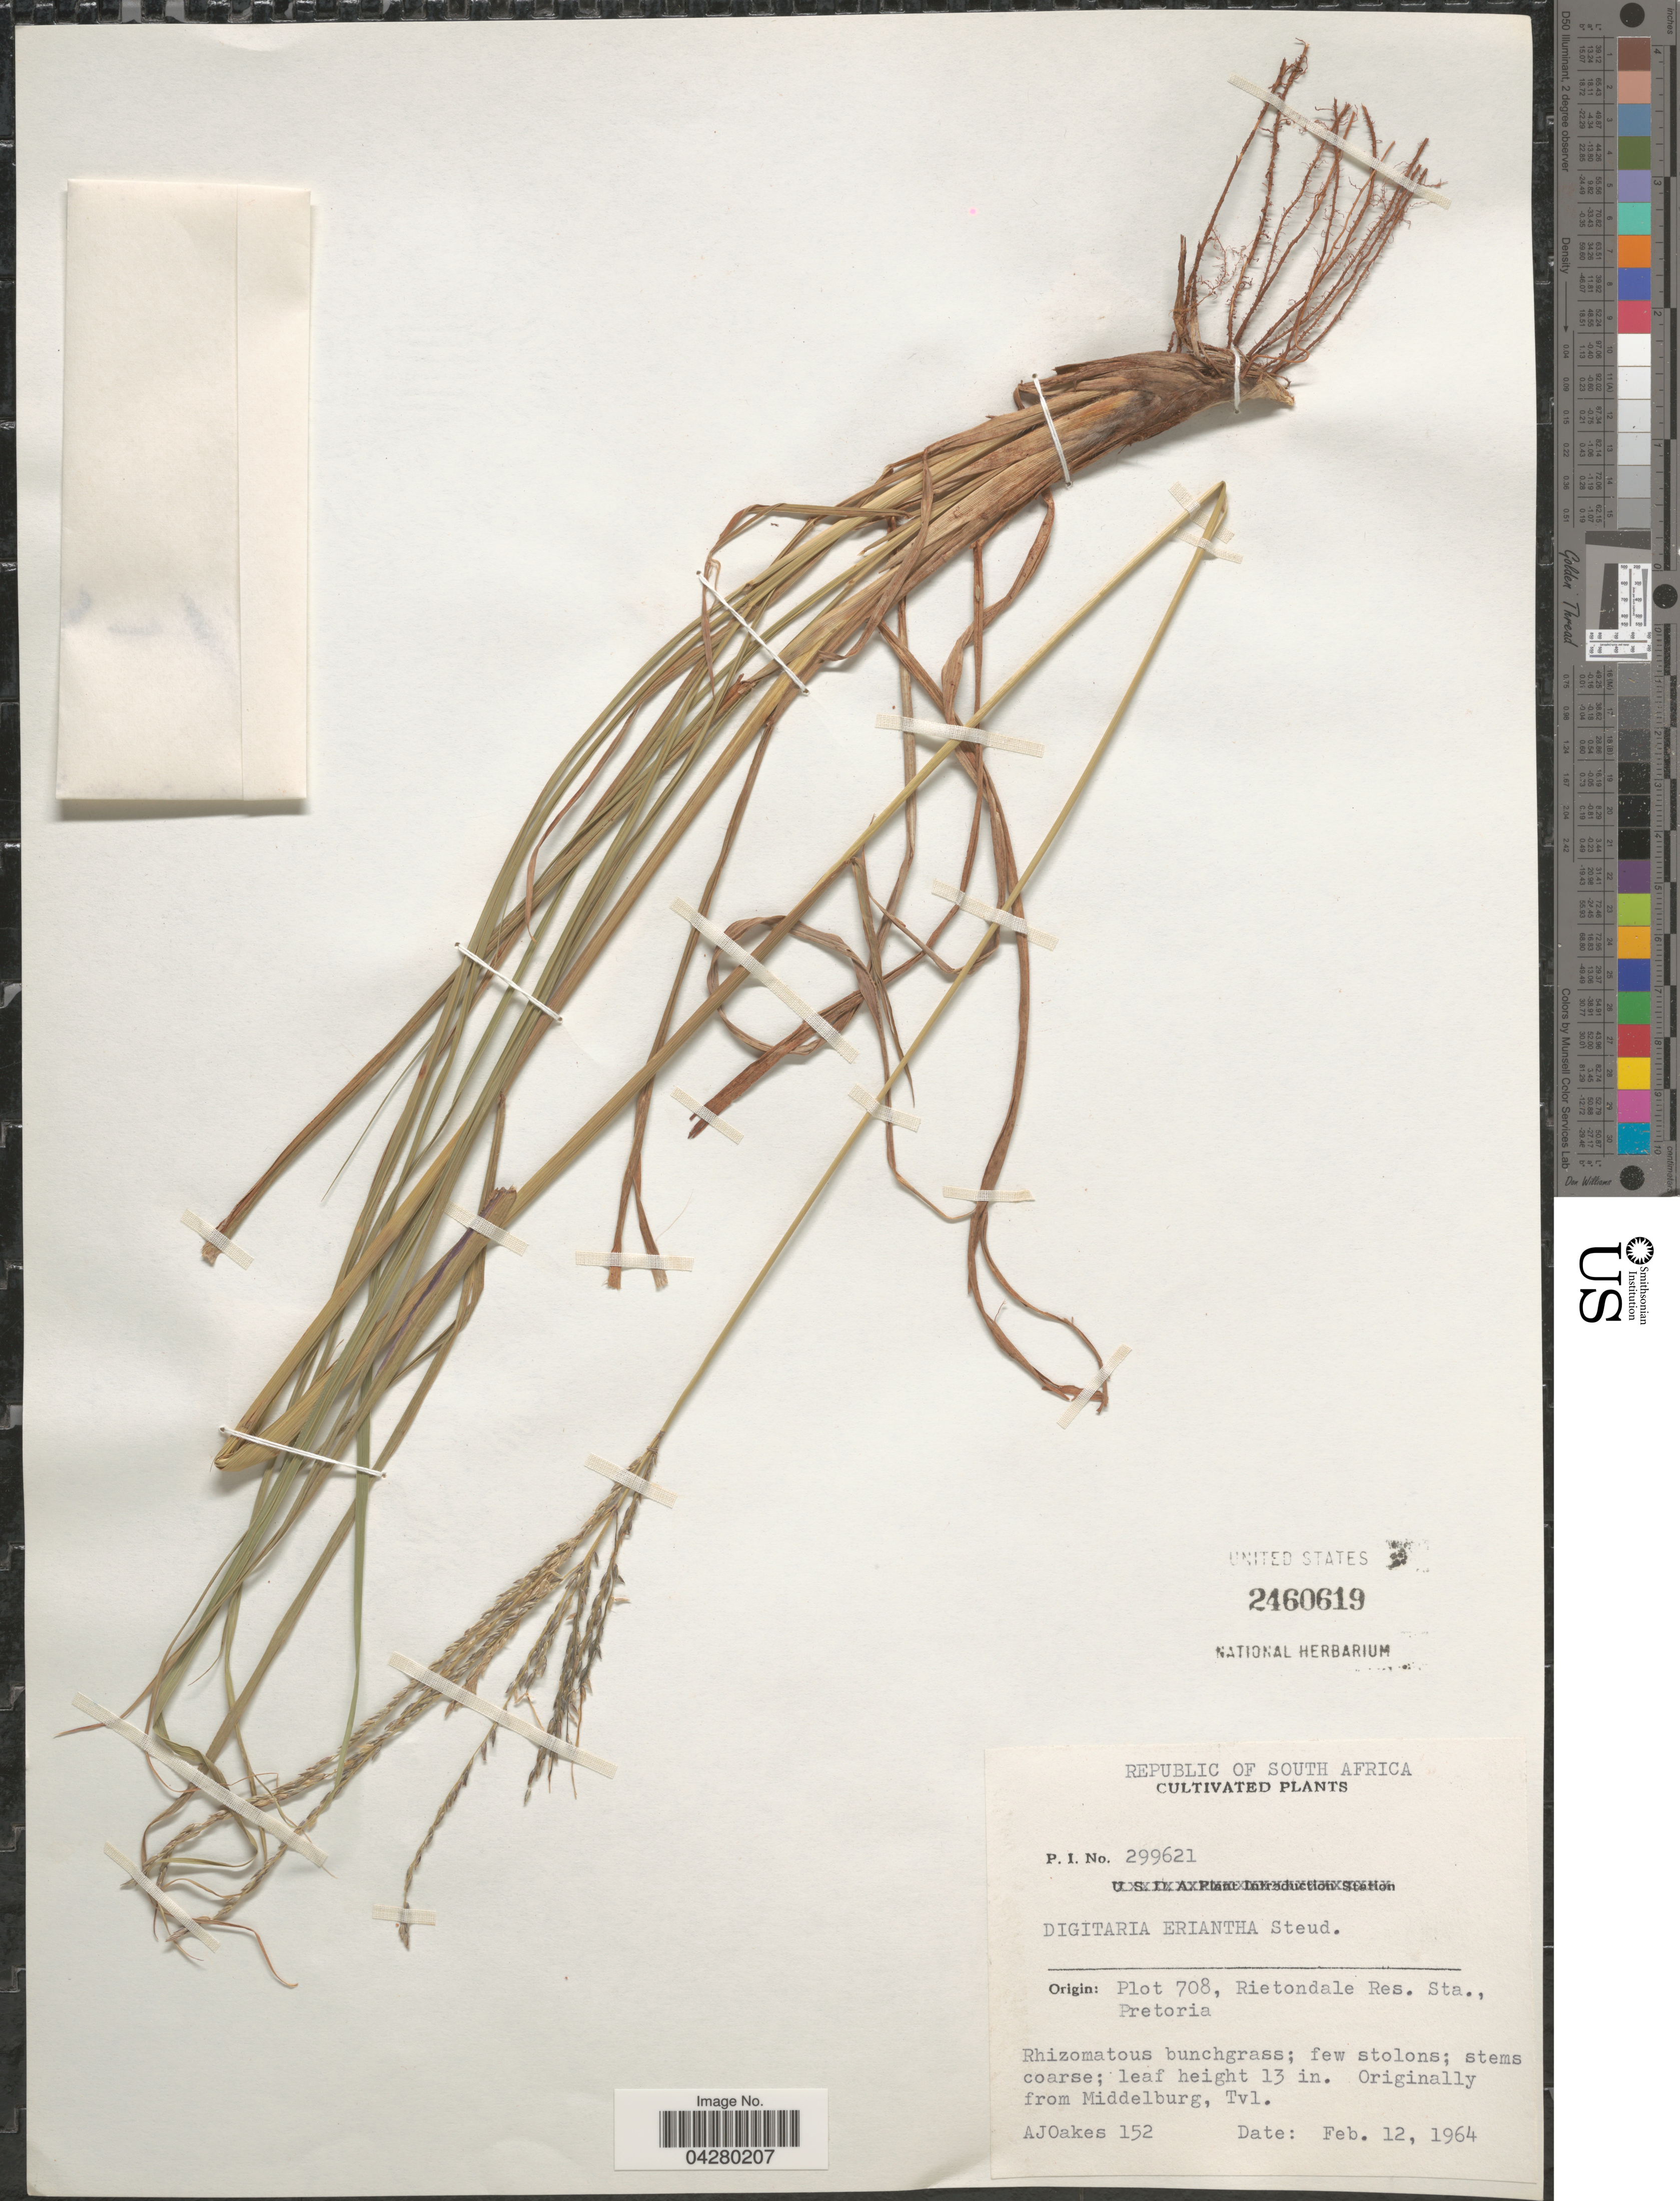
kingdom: Plantae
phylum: Tracheophyta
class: Liliopsida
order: Poales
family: Poaceae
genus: Digitaria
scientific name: Digitaria eriantha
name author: Steud.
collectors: A. Oakes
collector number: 152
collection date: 1964-02-12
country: South Africa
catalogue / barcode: US 2460619